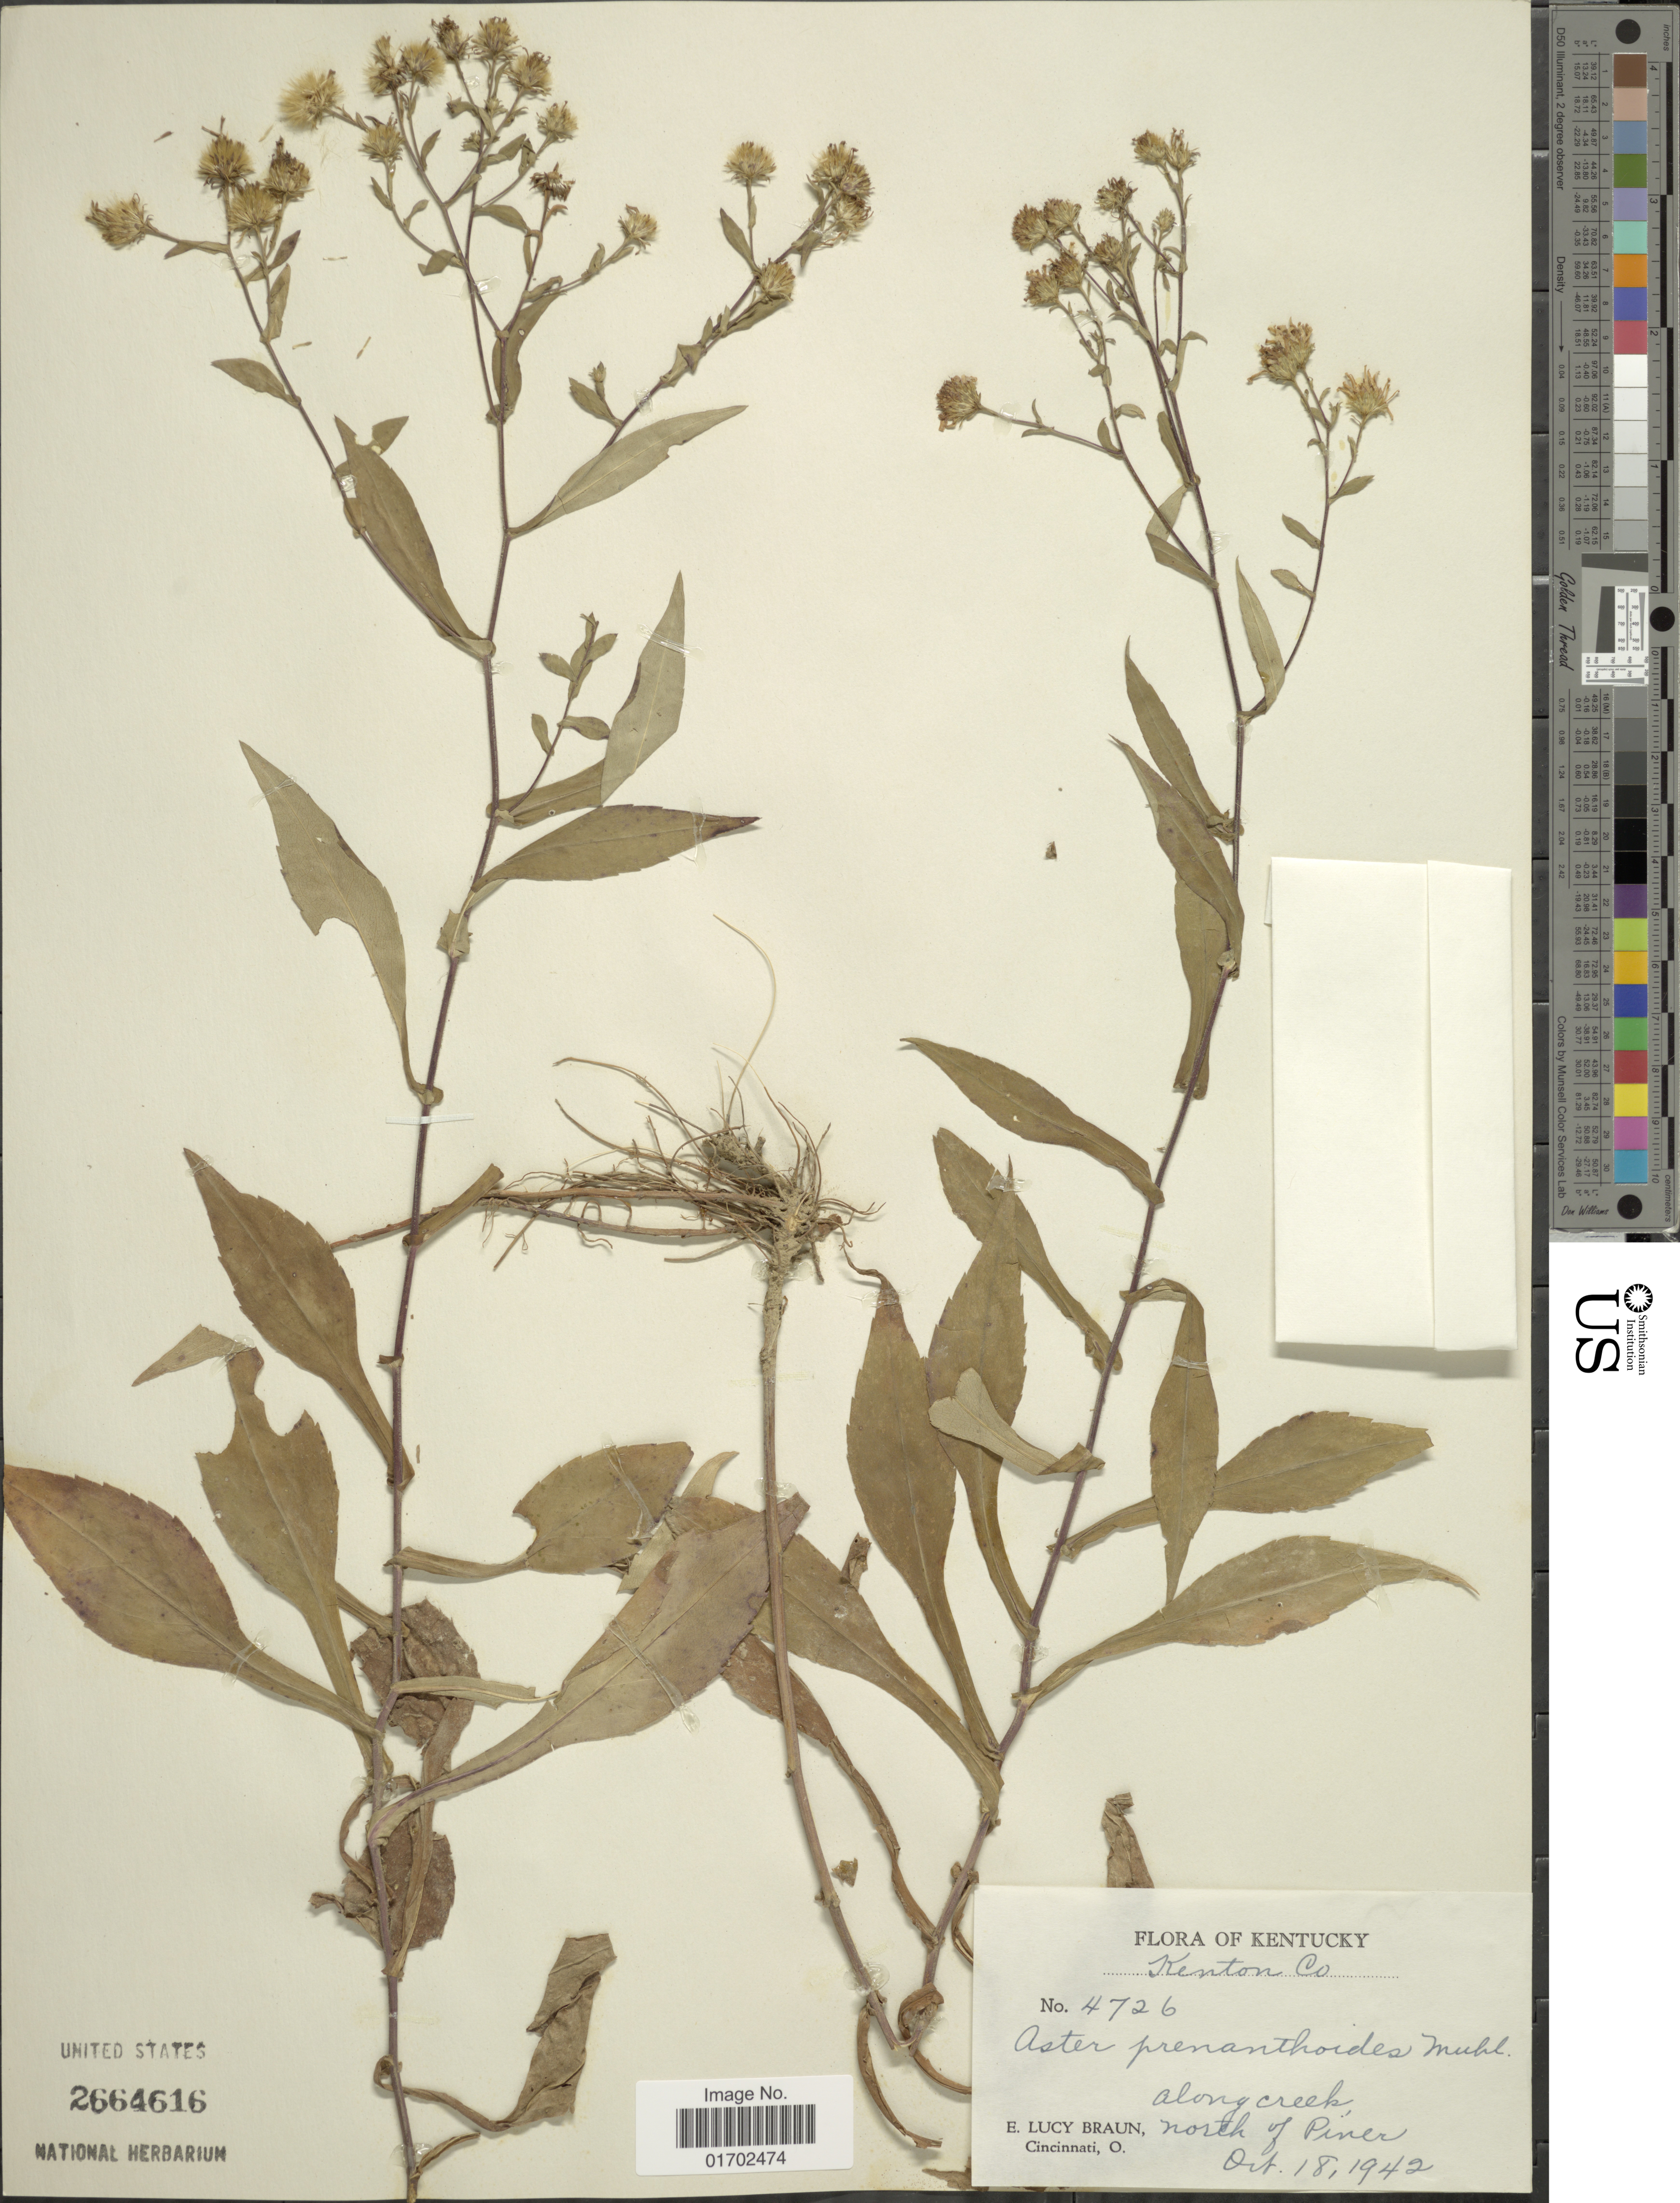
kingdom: Plantae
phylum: Tracheophyta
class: Magnoliopsida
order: Asterales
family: Asteraceae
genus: Symphyotrichum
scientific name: Symphyotrichum prenanthoides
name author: (Muhl. ex Willd.) G.L. Nesom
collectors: E. L. Braun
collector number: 4726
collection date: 1942-10-18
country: United States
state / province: Kentucky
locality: Kentucky. Kenton Co. Along creek north of Piner.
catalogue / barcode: US 2664616